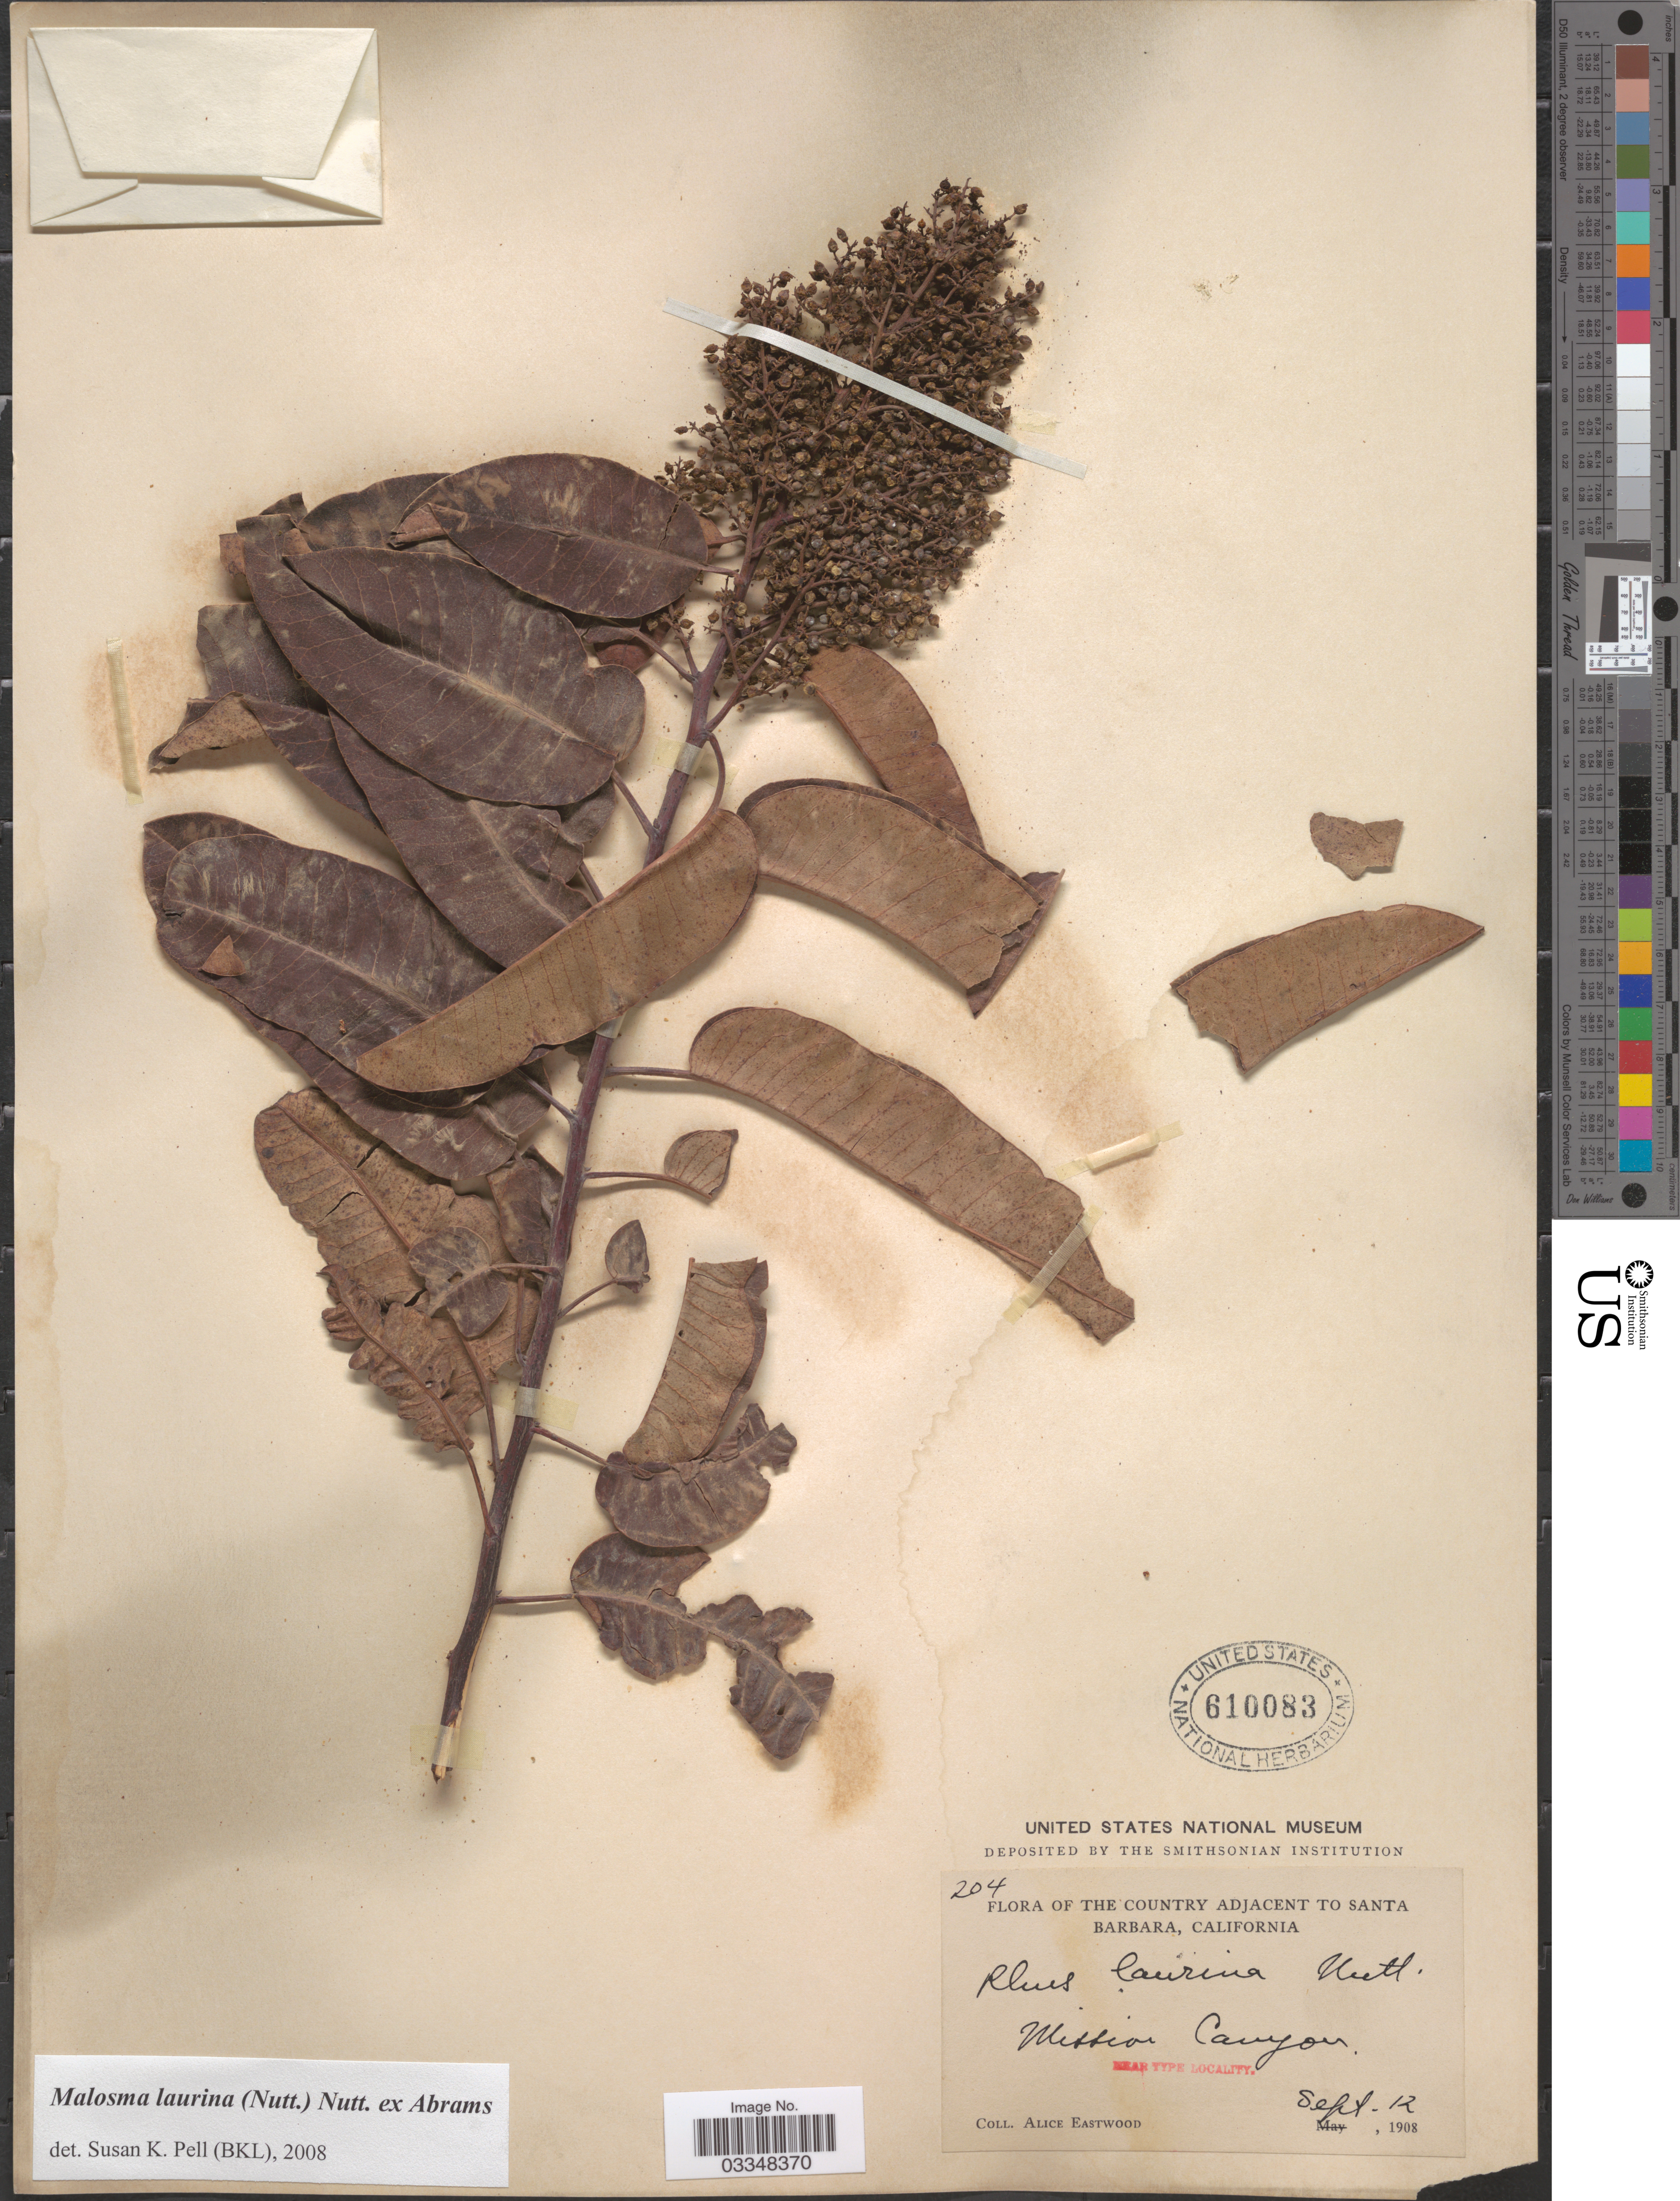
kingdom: Plantae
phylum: Tracheophyta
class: Magnoliopsida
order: Sapindales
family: Anacardiaceae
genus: Malosma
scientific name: Malosma laurina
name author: (Nutt.) Nutt. ex Abrams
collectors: A. Eastwood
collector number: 204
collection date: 1908-09-12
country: United States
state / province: California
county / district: Santa Barbara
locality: The Country adjacent to Santa Barbara. Mission Canyon.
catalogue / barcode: US 610083